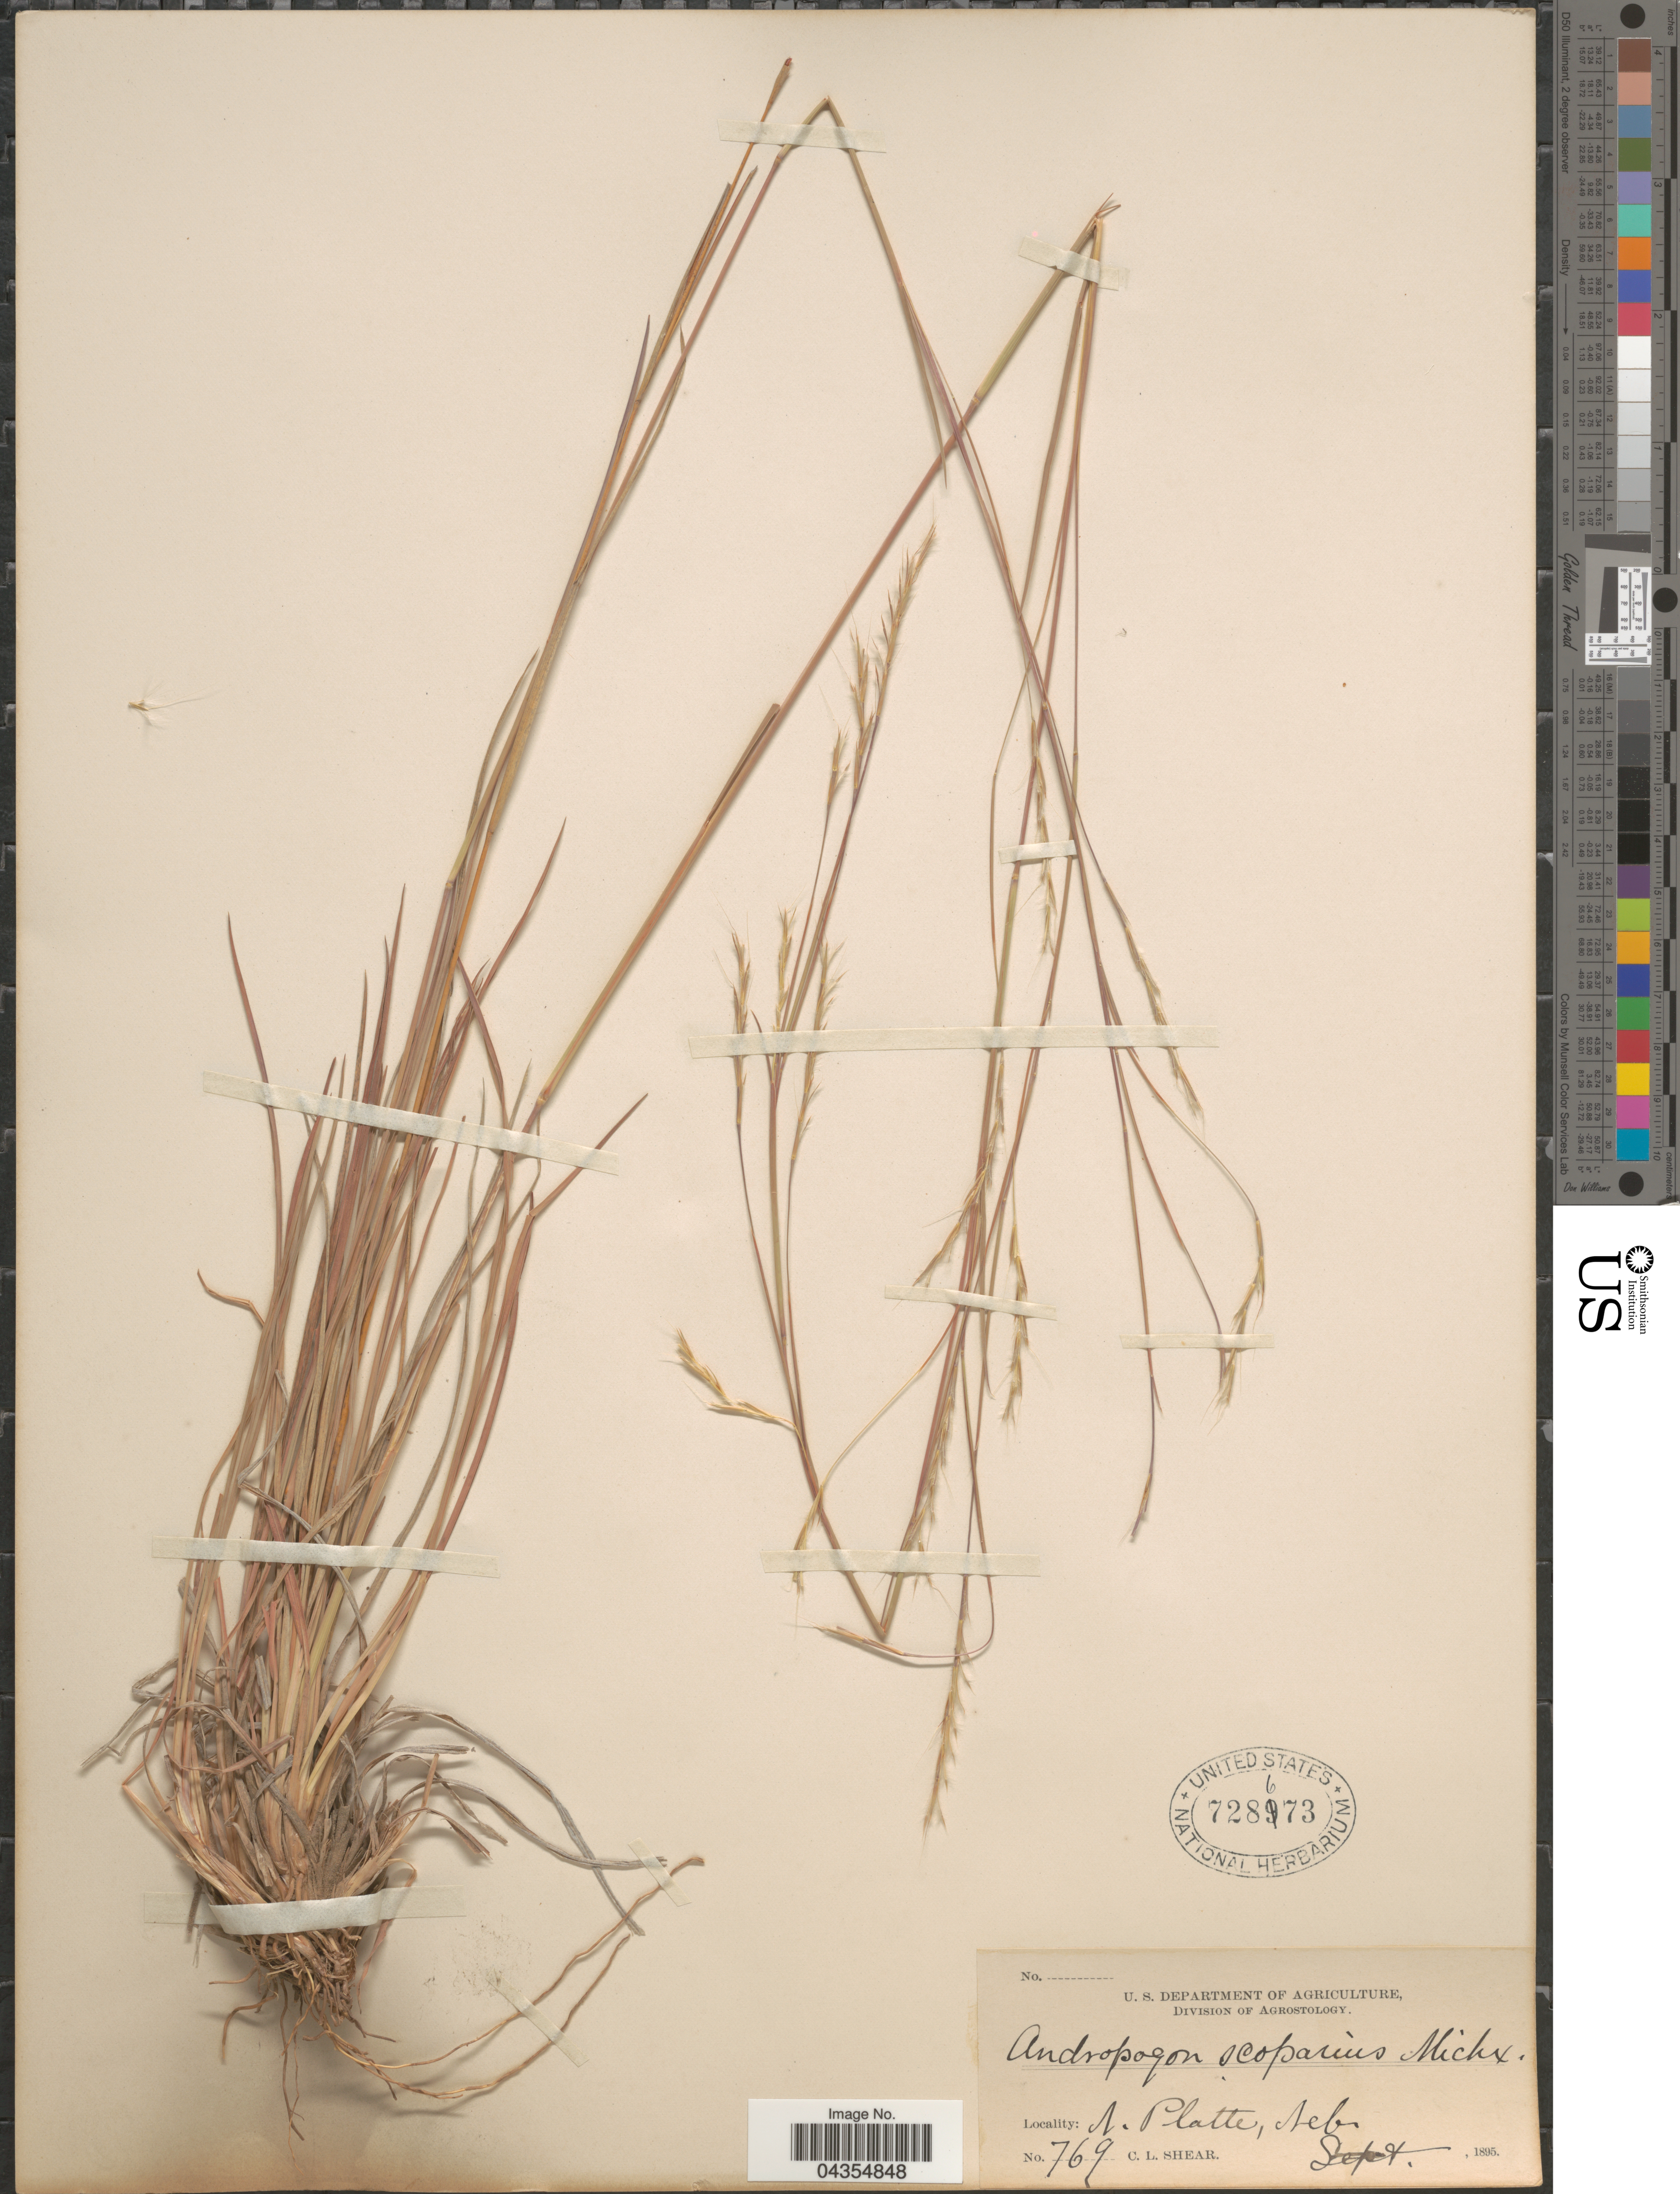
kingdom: Plantae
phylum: Tracheophyta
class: Liliopsida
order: Poales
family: Poaceae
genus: Schizachyrium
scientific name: Schizachyrium sanguineum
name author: (Retz.) Alston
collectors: C. L. Shear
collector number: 769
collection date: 1895-09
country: United States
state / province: Nebraska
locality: N. Platte.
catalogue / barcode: US 728673